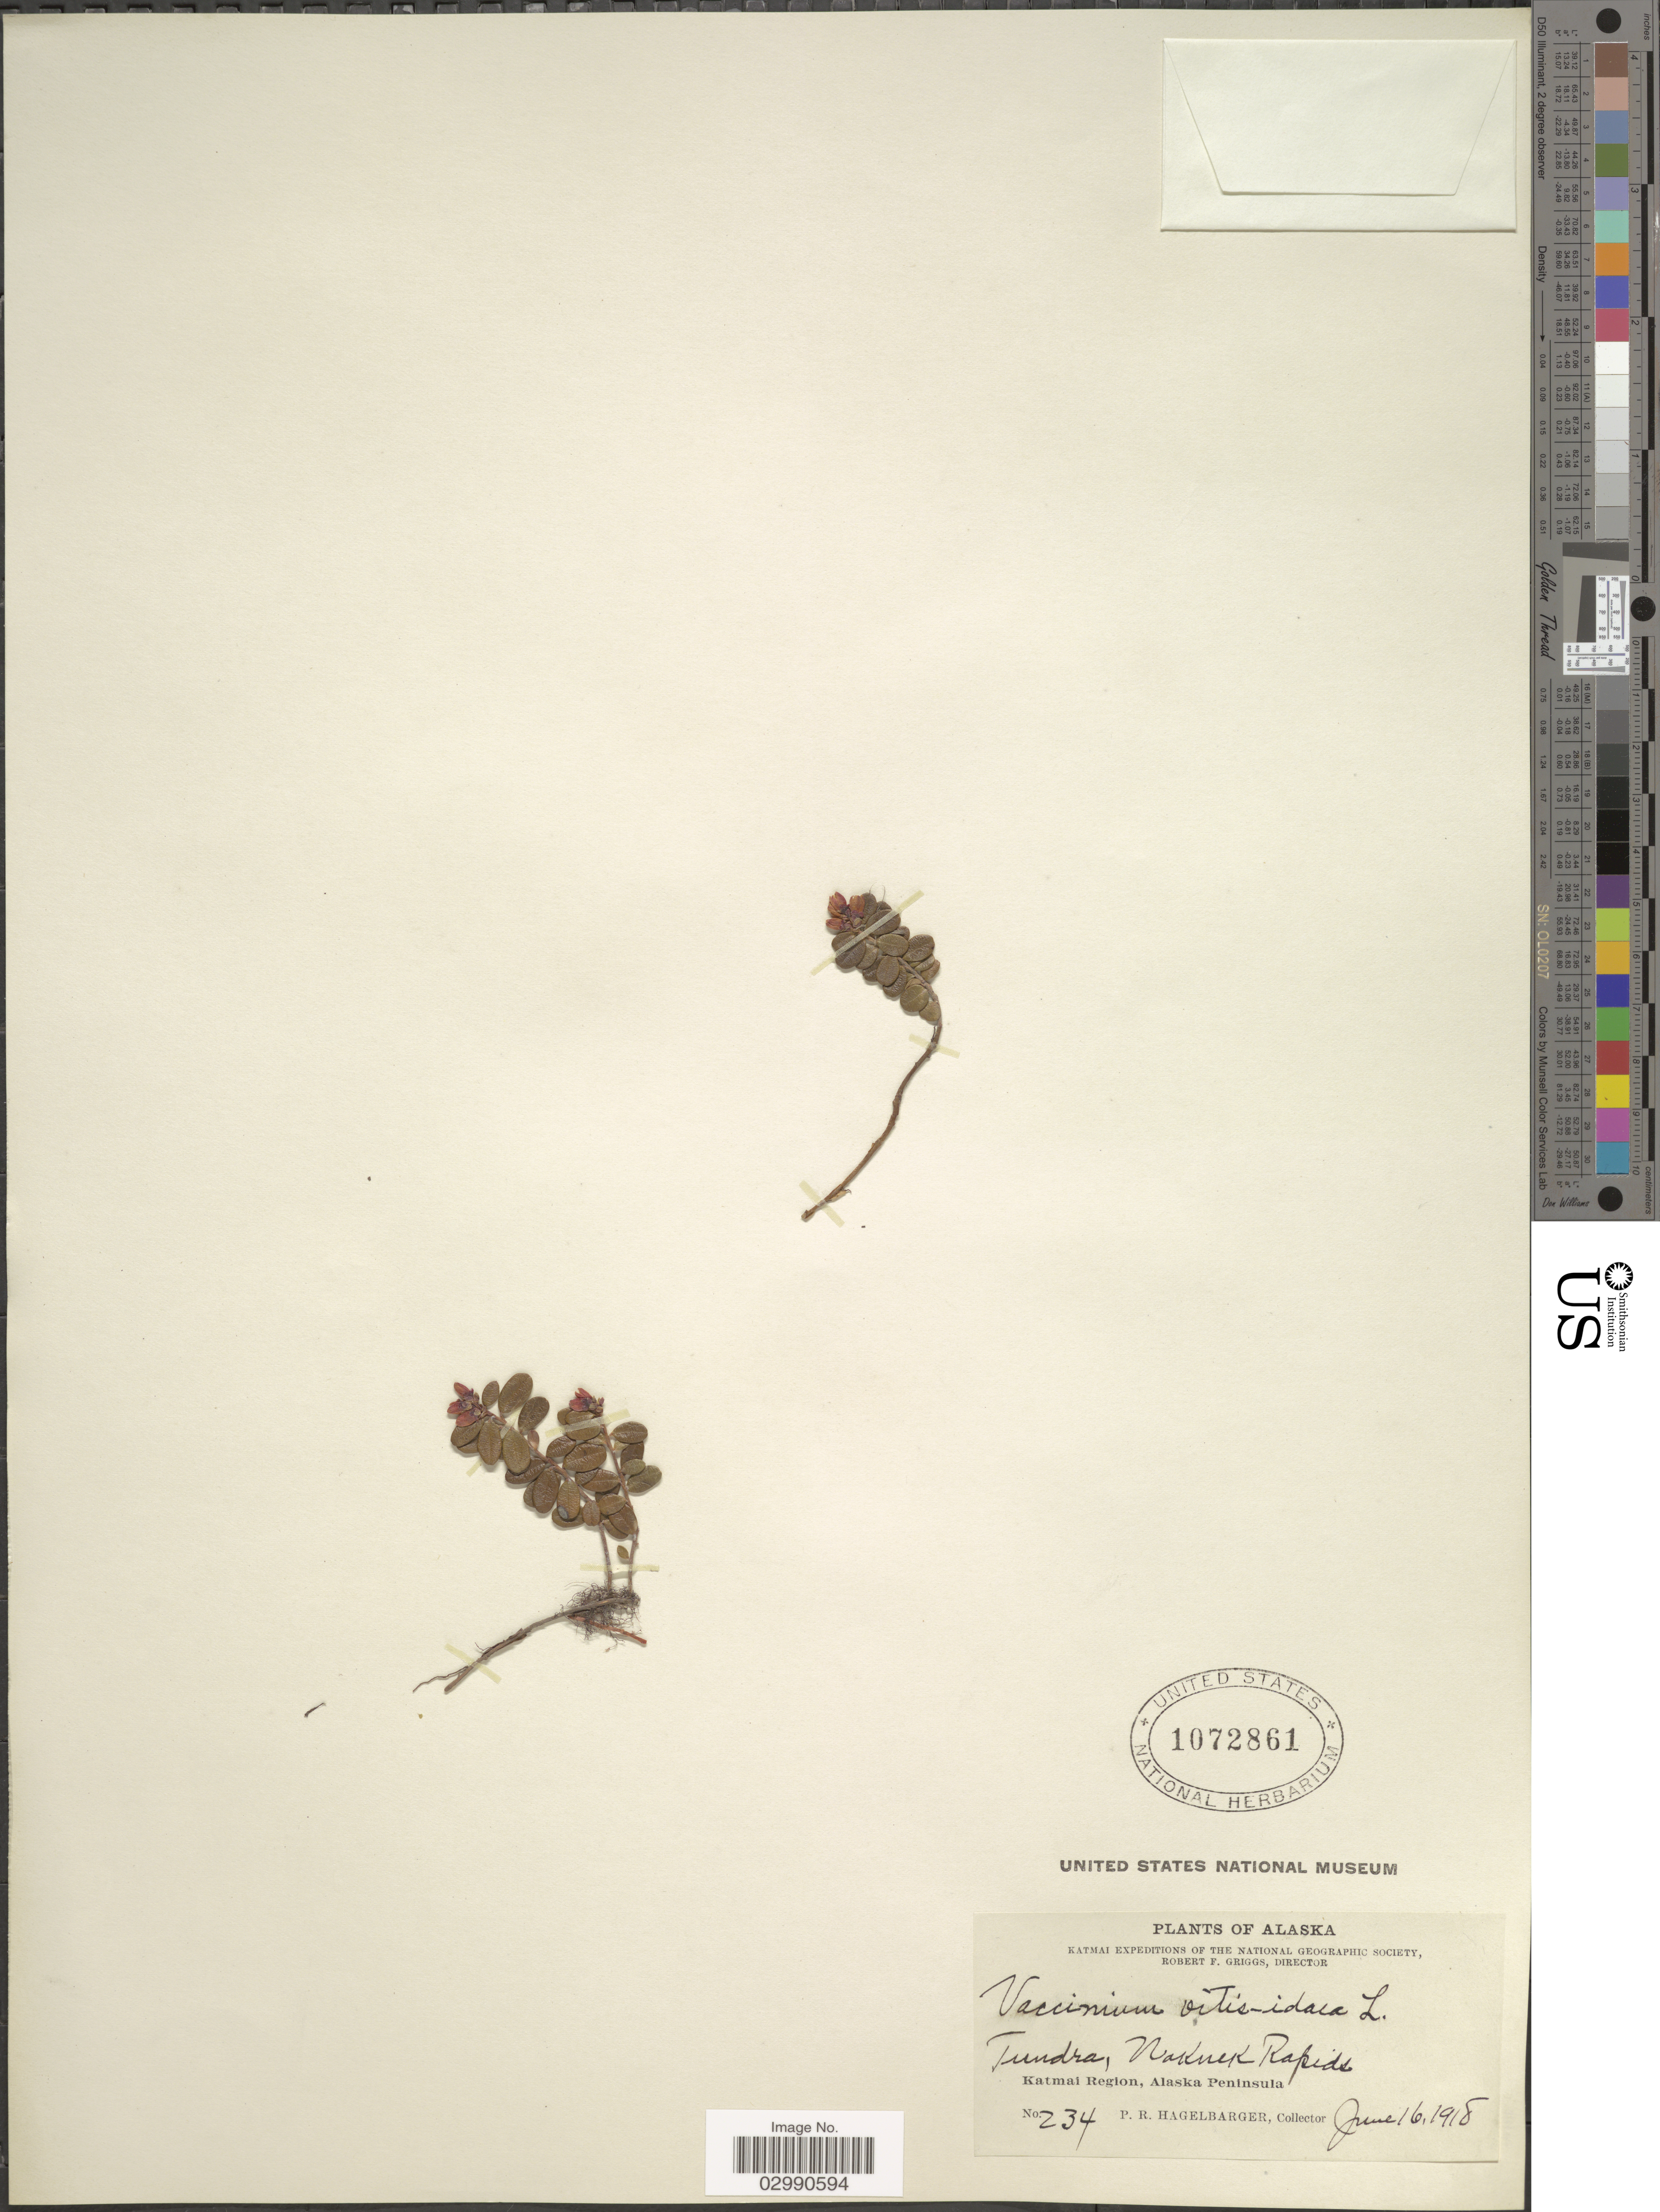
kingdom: Plantae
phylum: Tracheophyta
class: Magnoliopsida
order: Ericales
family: Ericaceae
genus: Vaccinium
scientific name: Vaccinium vitis-idaea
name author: L.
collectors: P. Hagelbarger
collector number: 234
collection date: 1918-07-16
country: United States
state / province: Alaska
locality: Tundra, Naknek Rapids. Katmai Region, Alaska Peninsula.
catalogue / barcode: US 1072861